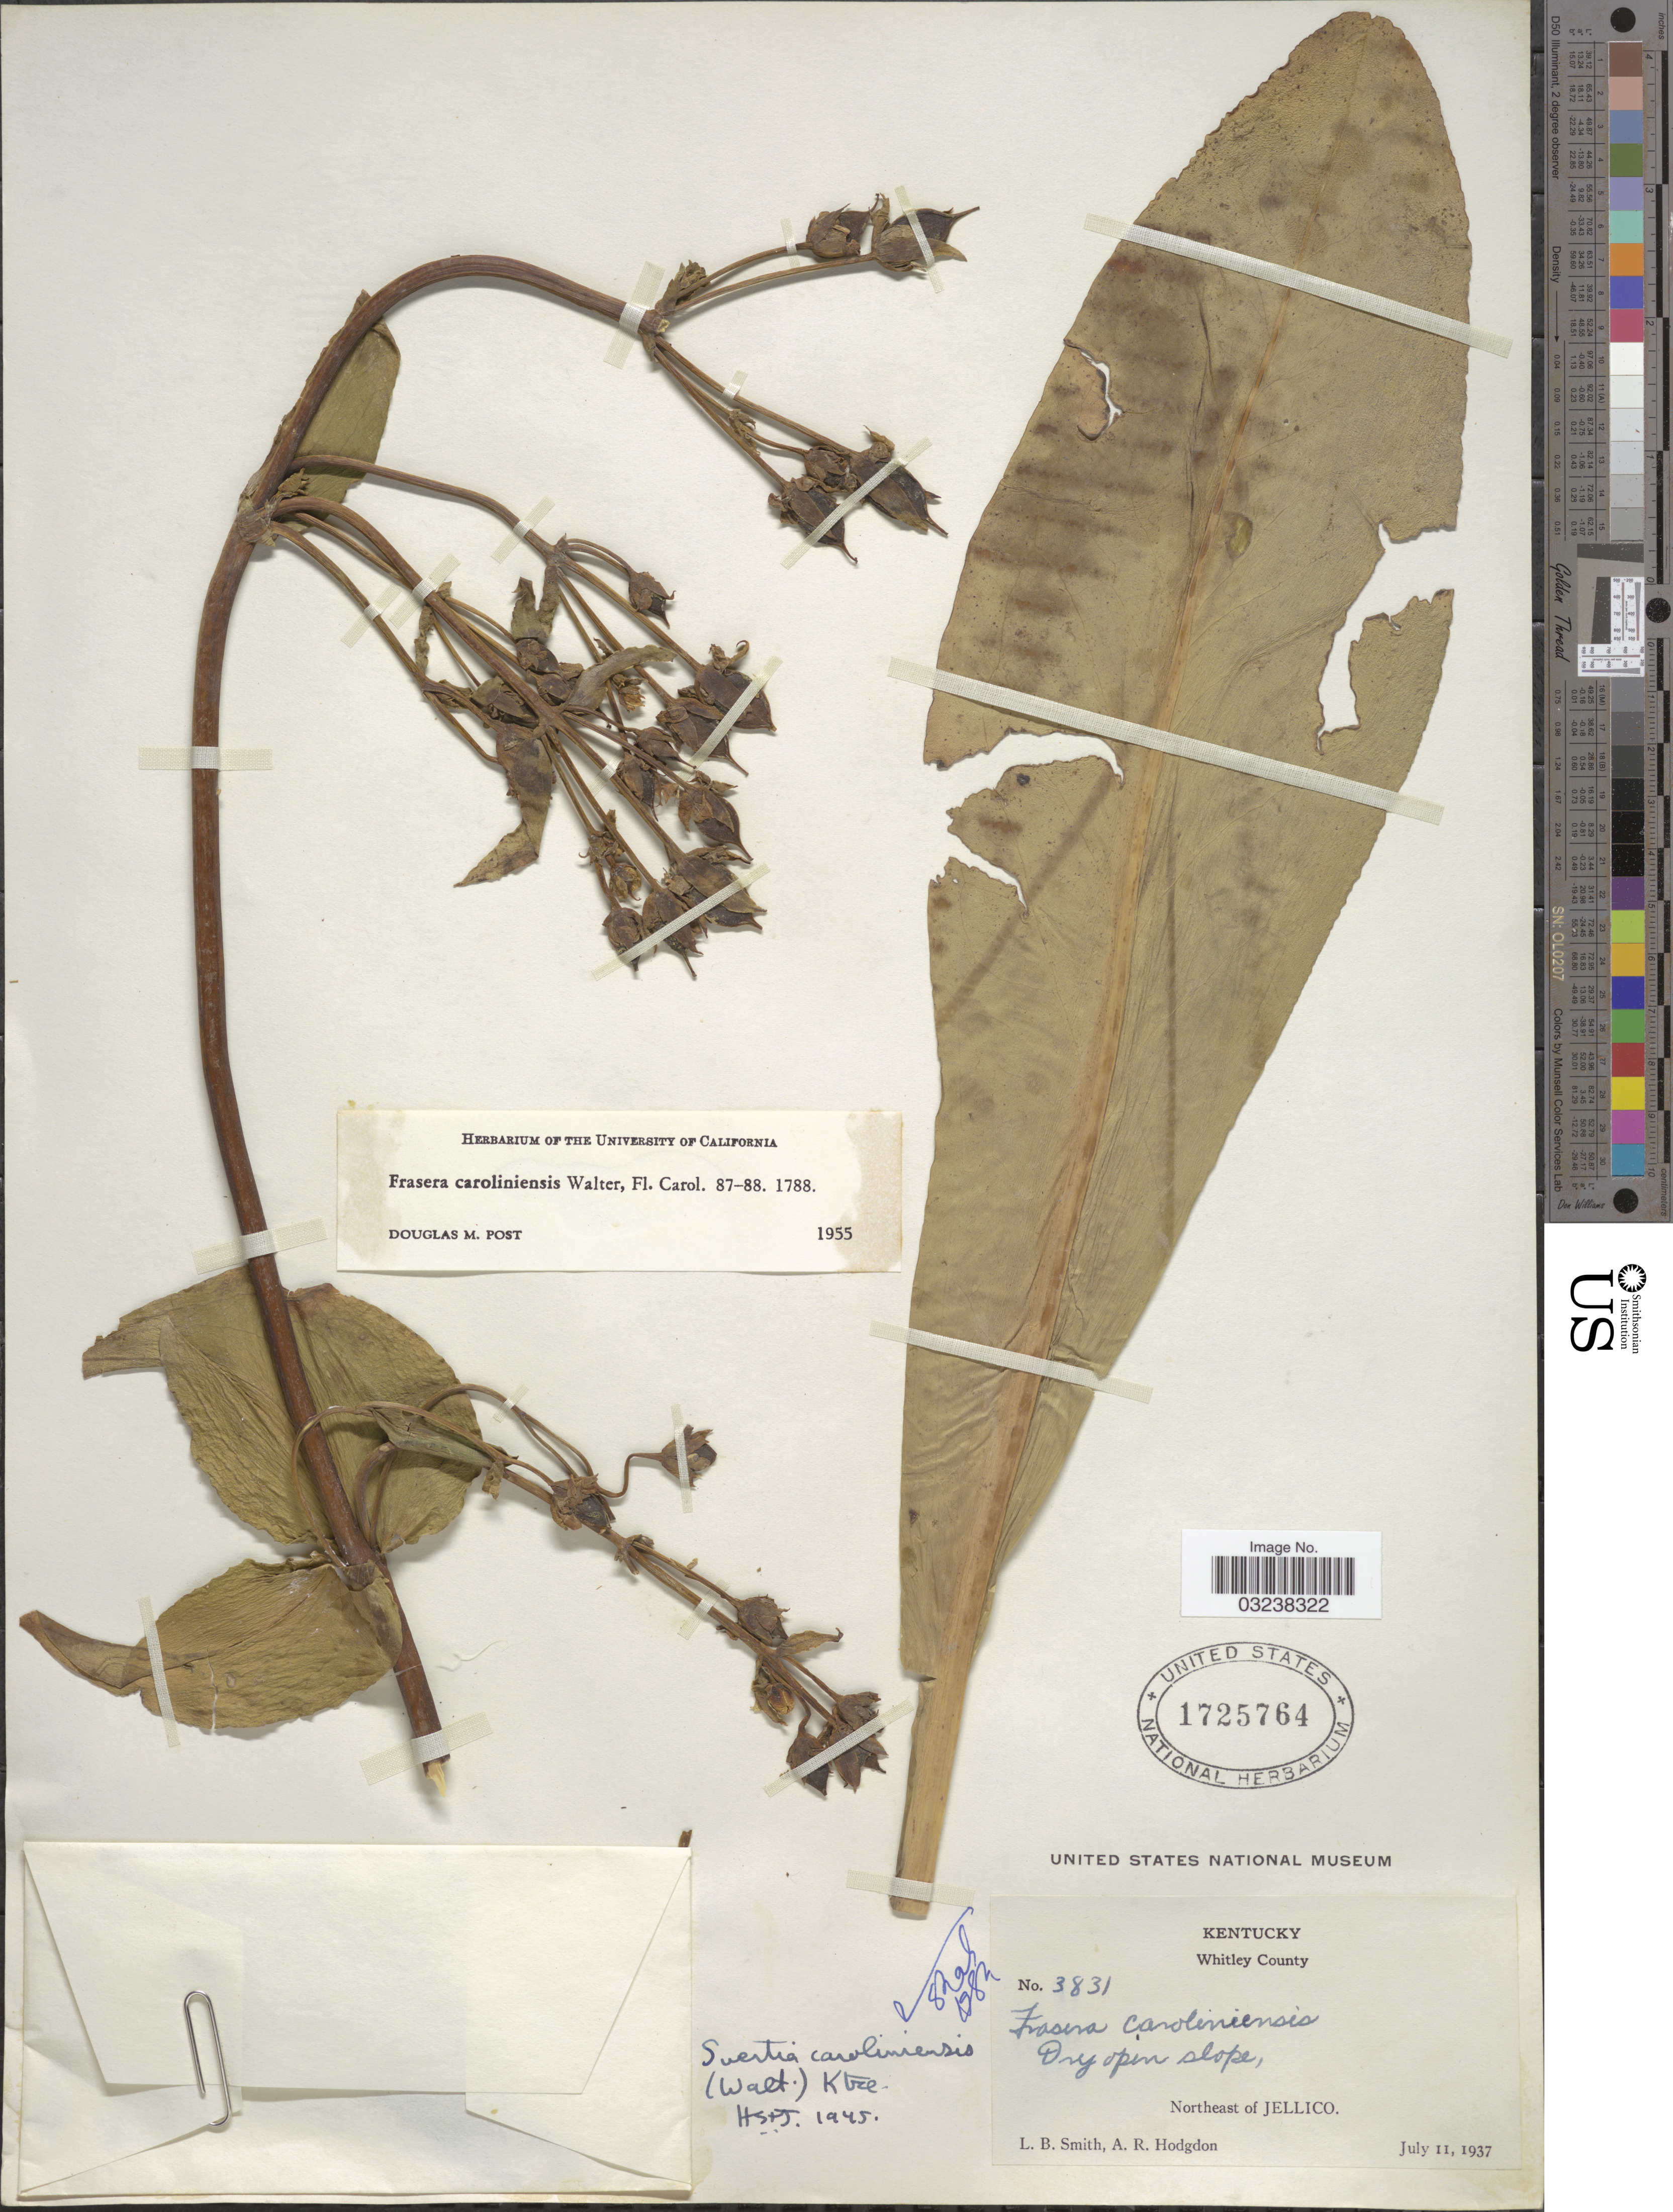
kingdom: Plantae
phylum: Tracheophyta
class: Magnoliopsida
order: Gentianales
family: Gentianaceae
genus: Swertia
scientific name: Swertia caroliniensis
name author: (Walter) Kuntze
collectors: L. Smith & A. R. Hodgdon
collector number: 3831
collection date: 1937-07-11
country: United States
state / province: Kentucky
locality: Whitley County. Northeast of Jellico.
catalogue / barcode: US 1725764